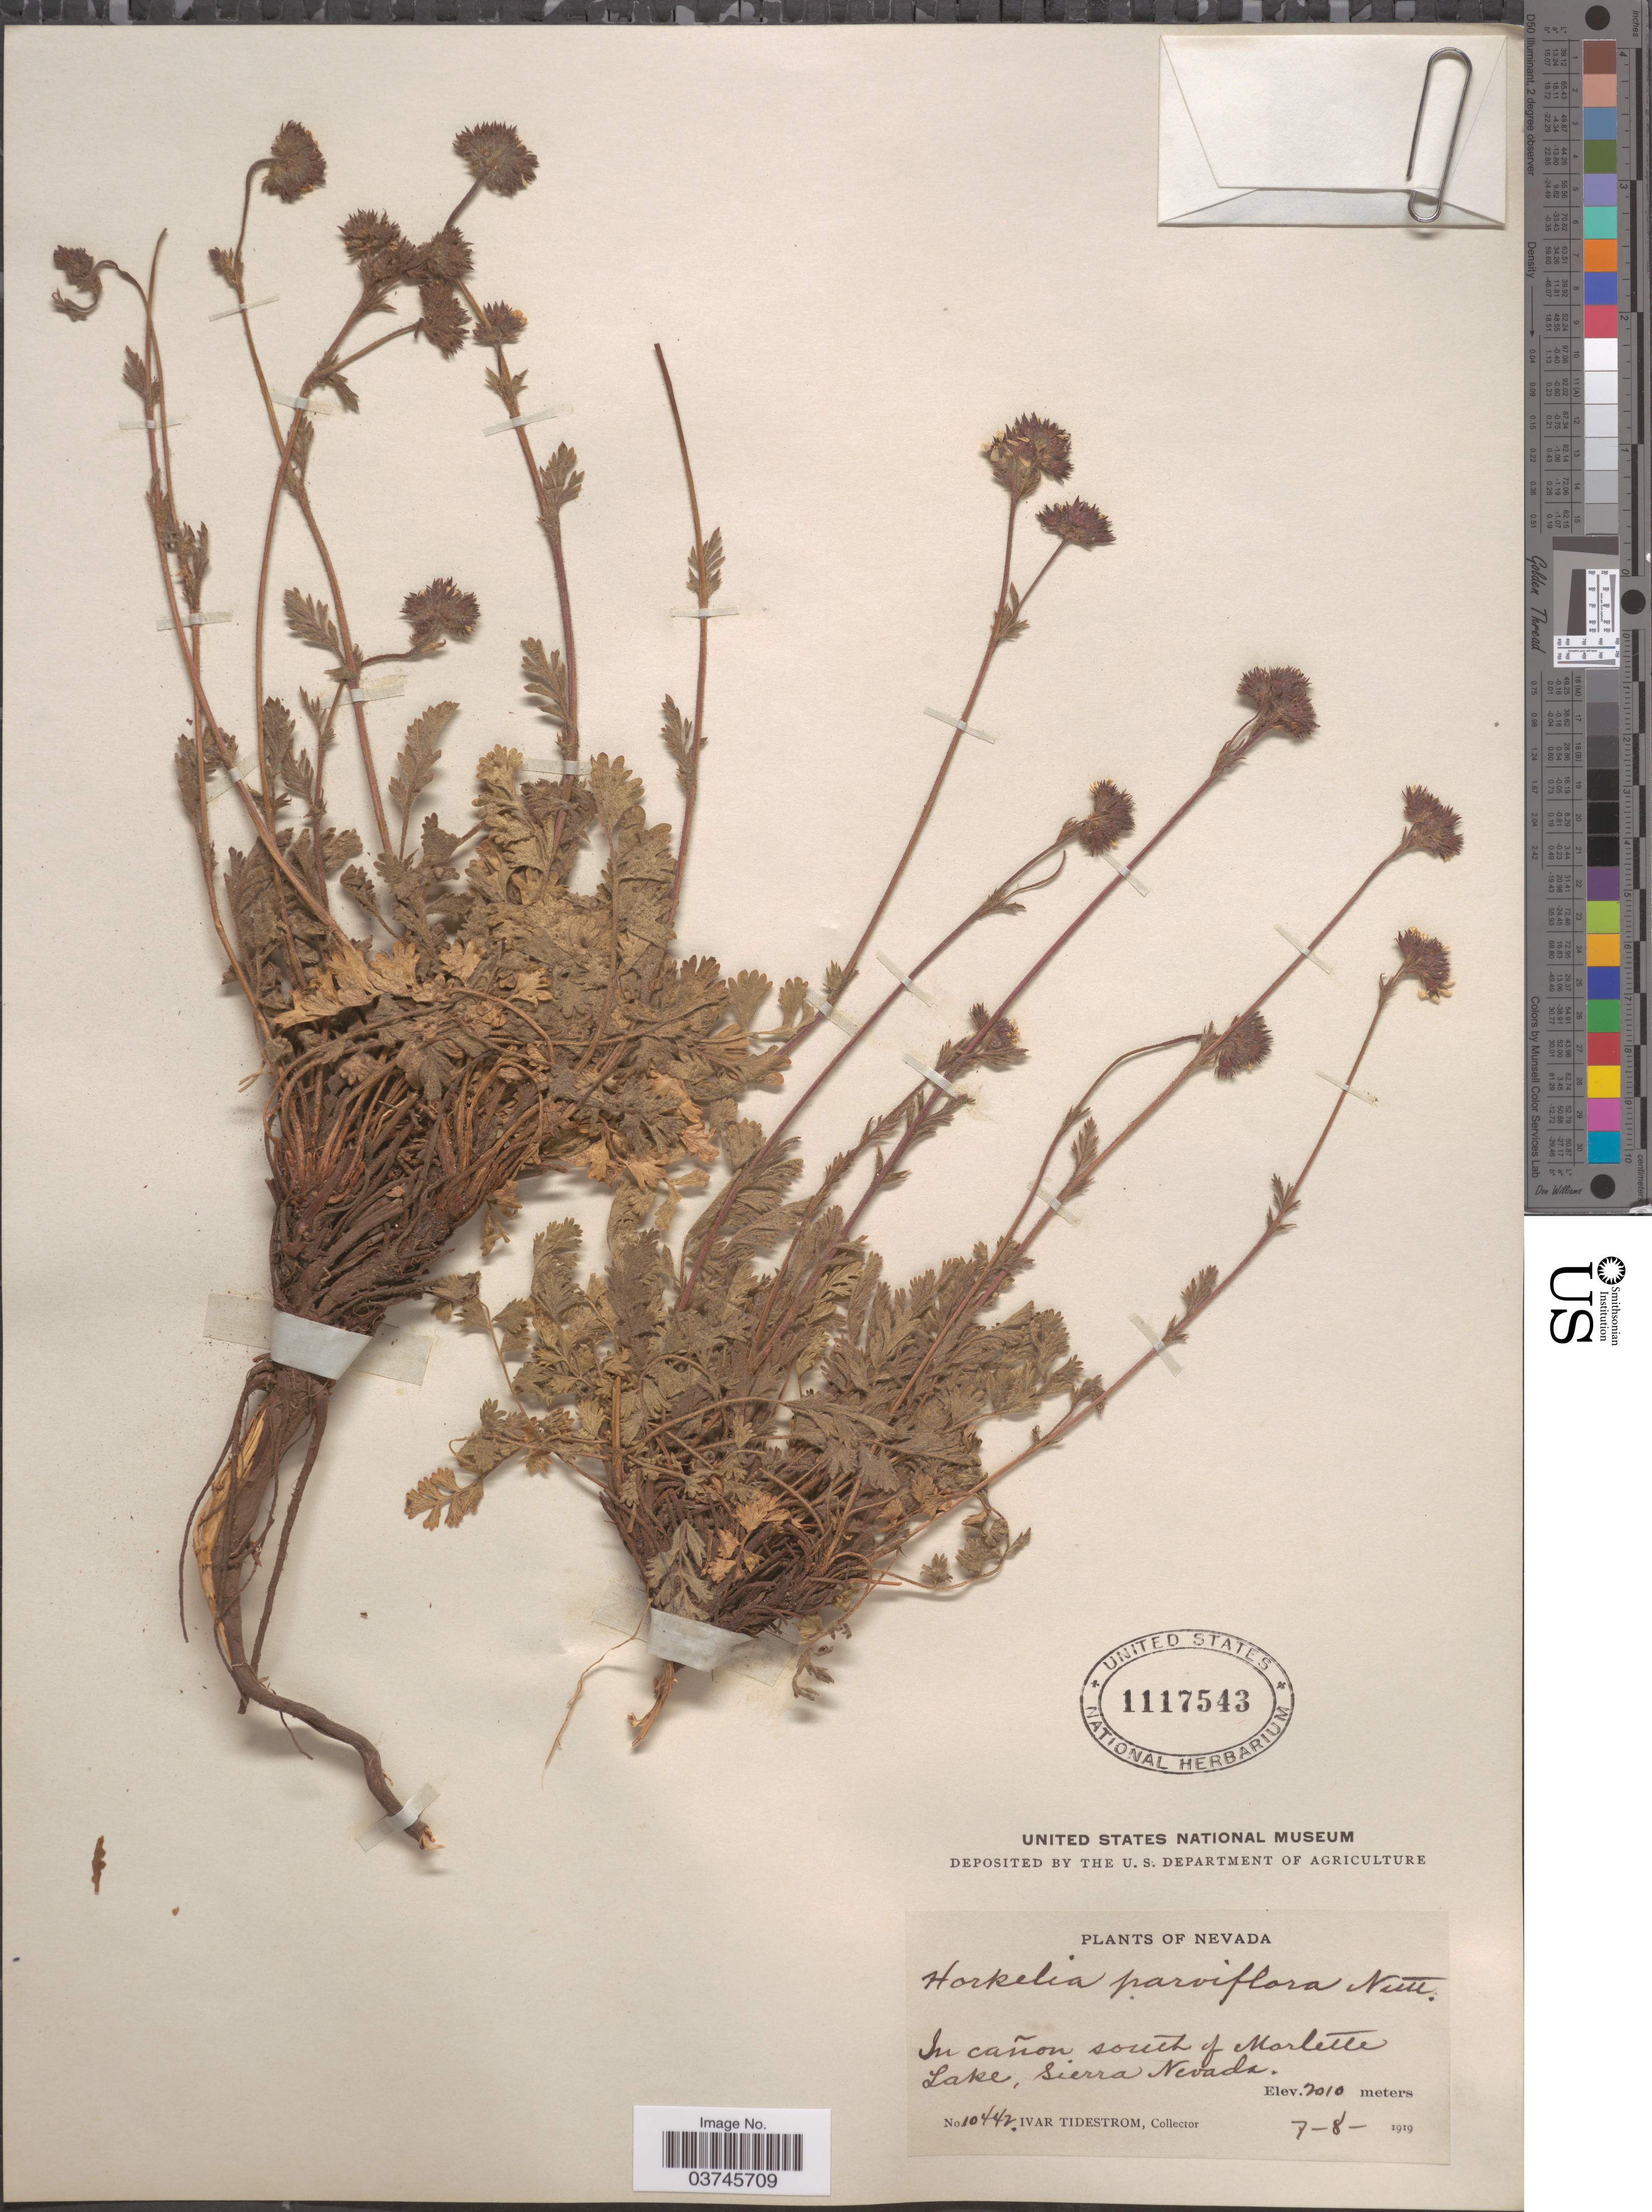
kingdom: Plantae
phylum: Tracheophyta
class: Magnoliopsida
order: Rosales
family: Rosaceae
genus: Potentilla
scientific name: Potentilla douglasii var. parviflora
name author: (Nutt. ex Hook. & Arn.) J.T. Howell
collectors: I. F. Tidestrom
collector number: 10442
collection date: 1919-07-08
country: United States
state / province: Nevada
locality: In cañon south of Marlette Lake, Sierra Nevada.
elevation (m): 2010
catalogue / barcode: US 1117543